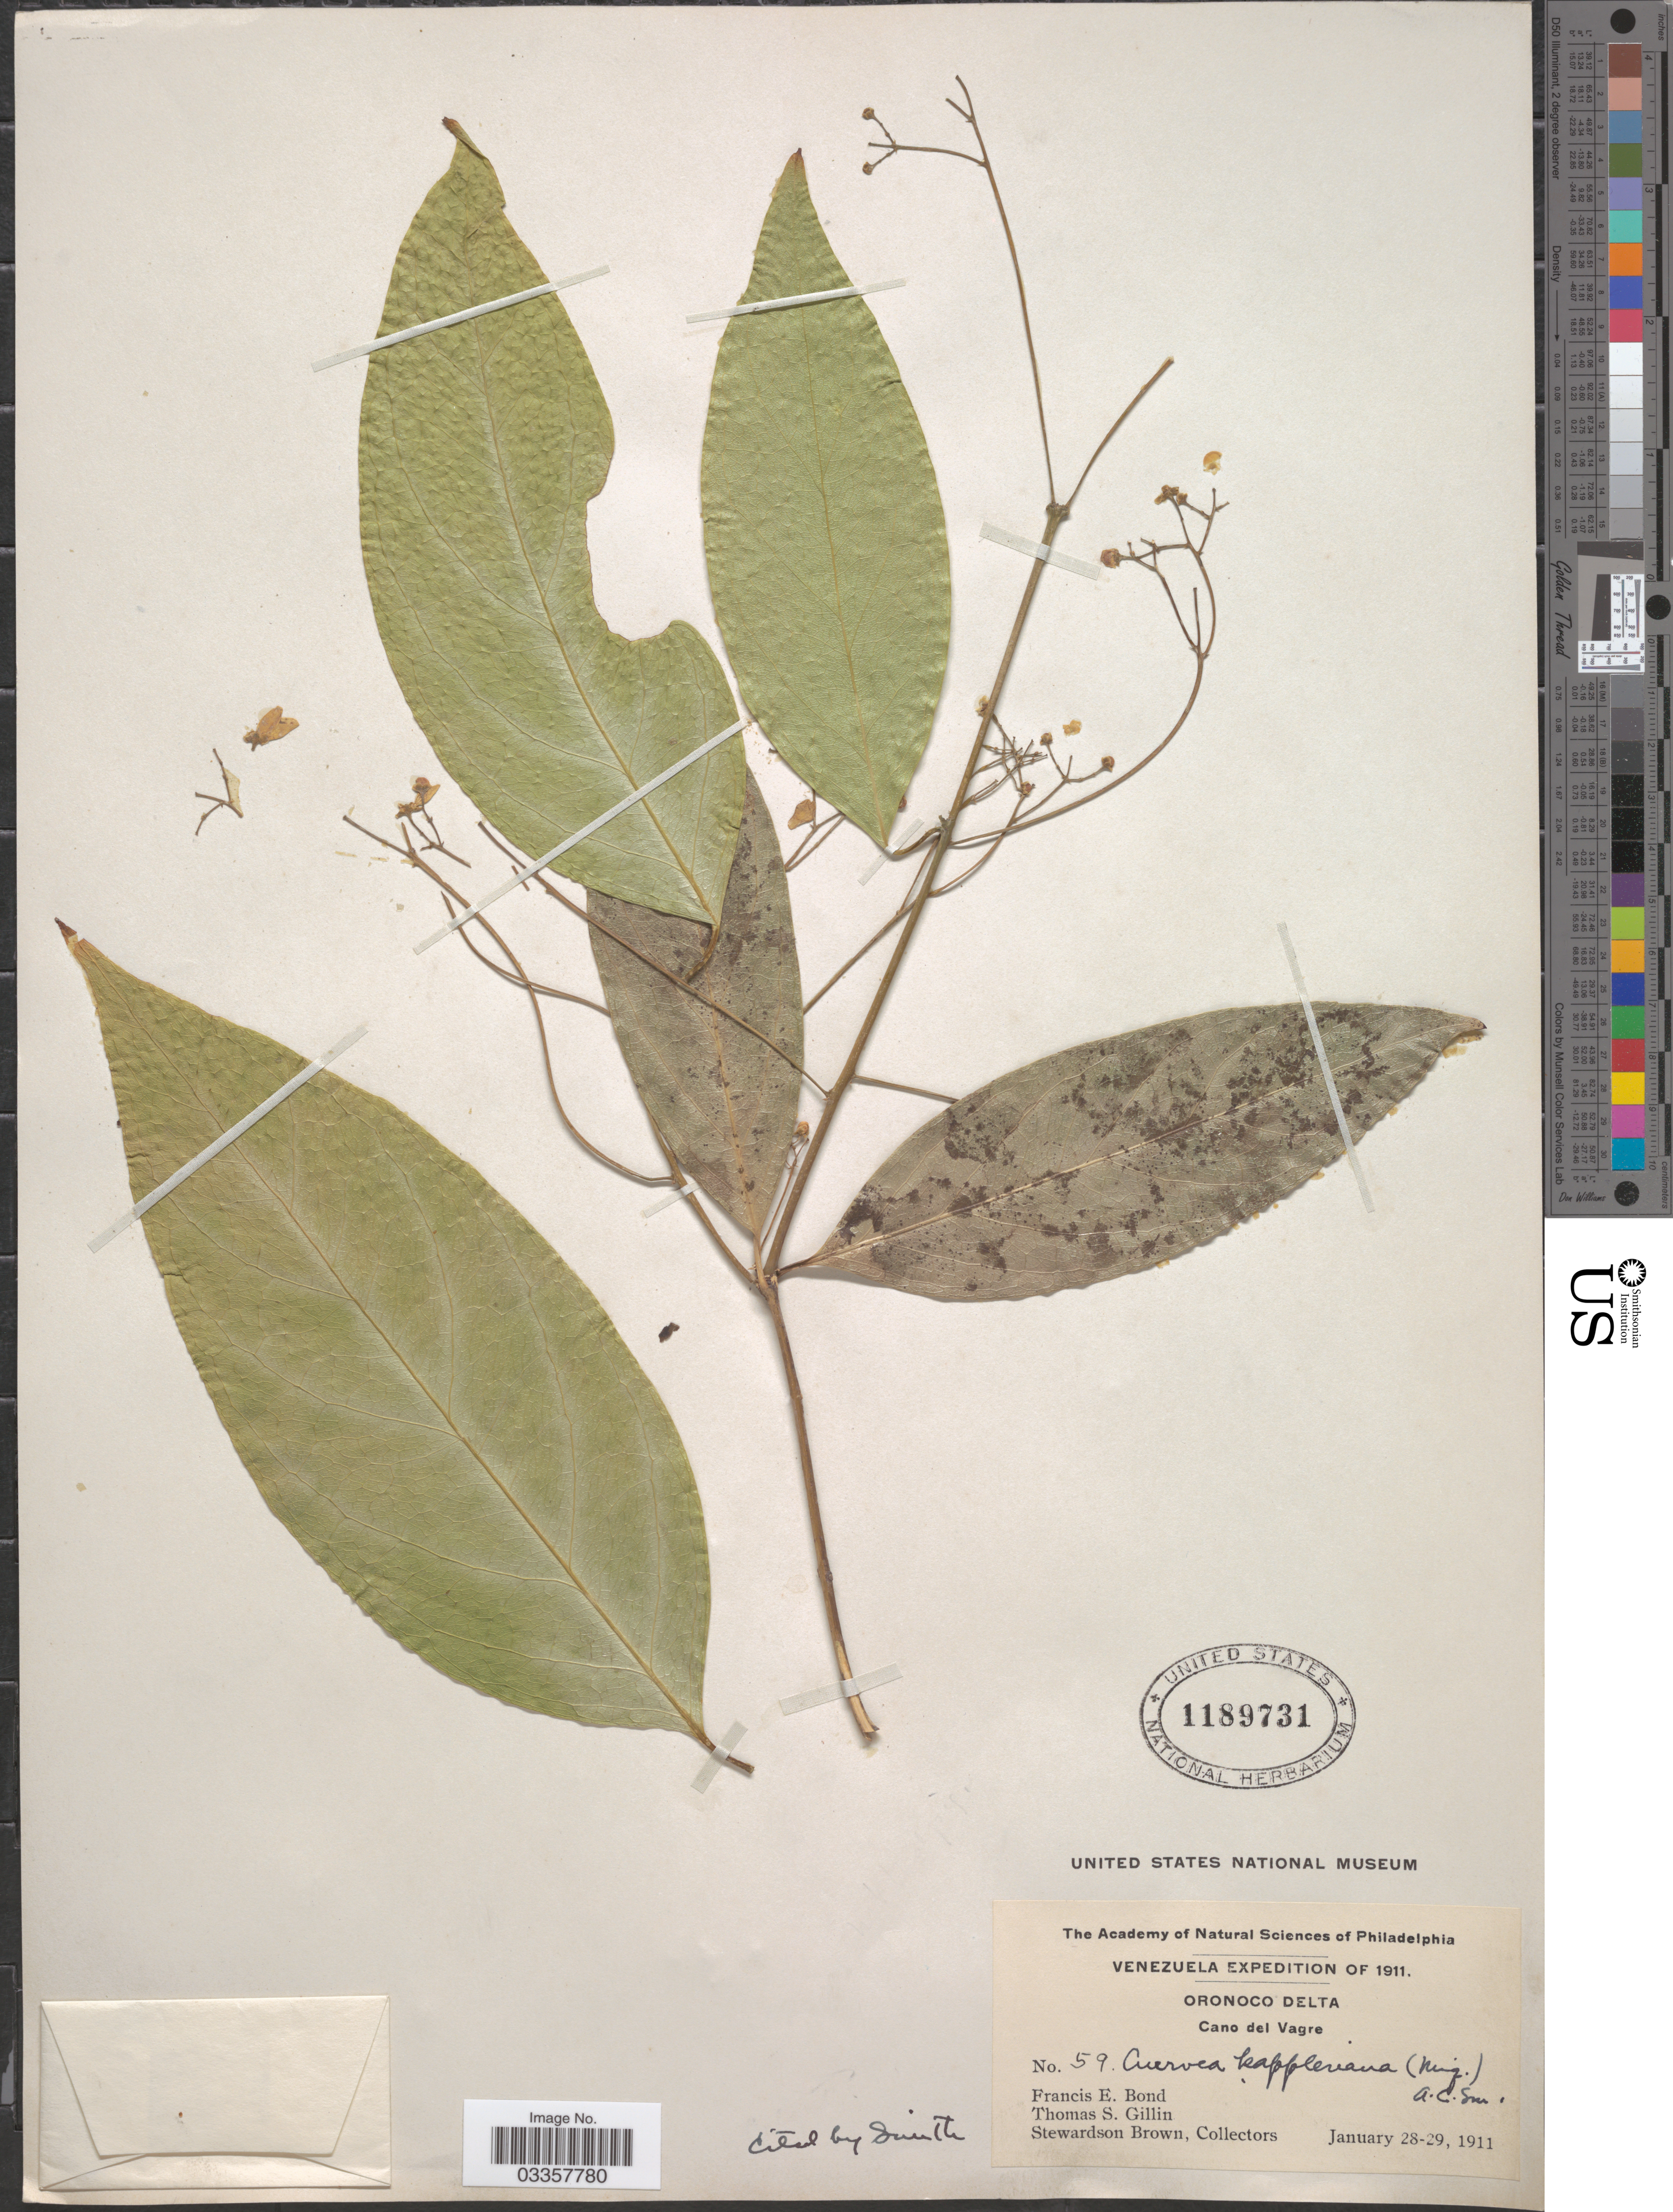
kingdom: Plantae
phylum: Tracheophyta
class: Magnoliopsida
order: Celastrales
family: Celastraceae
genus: Cuervea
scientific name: Cuervea kappleriana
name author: (Miq.) A.C. Sm.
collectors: F. Bond, T. Gillin & S. Brown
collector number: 59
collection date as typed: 28-29 January 1911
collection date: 1911-01-28/1911-01-29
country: Venezuela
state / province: Delta Amacuro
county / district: Pedernales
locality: Cano Vagre in the vicinity of Pedernales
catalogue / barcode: US 1189731